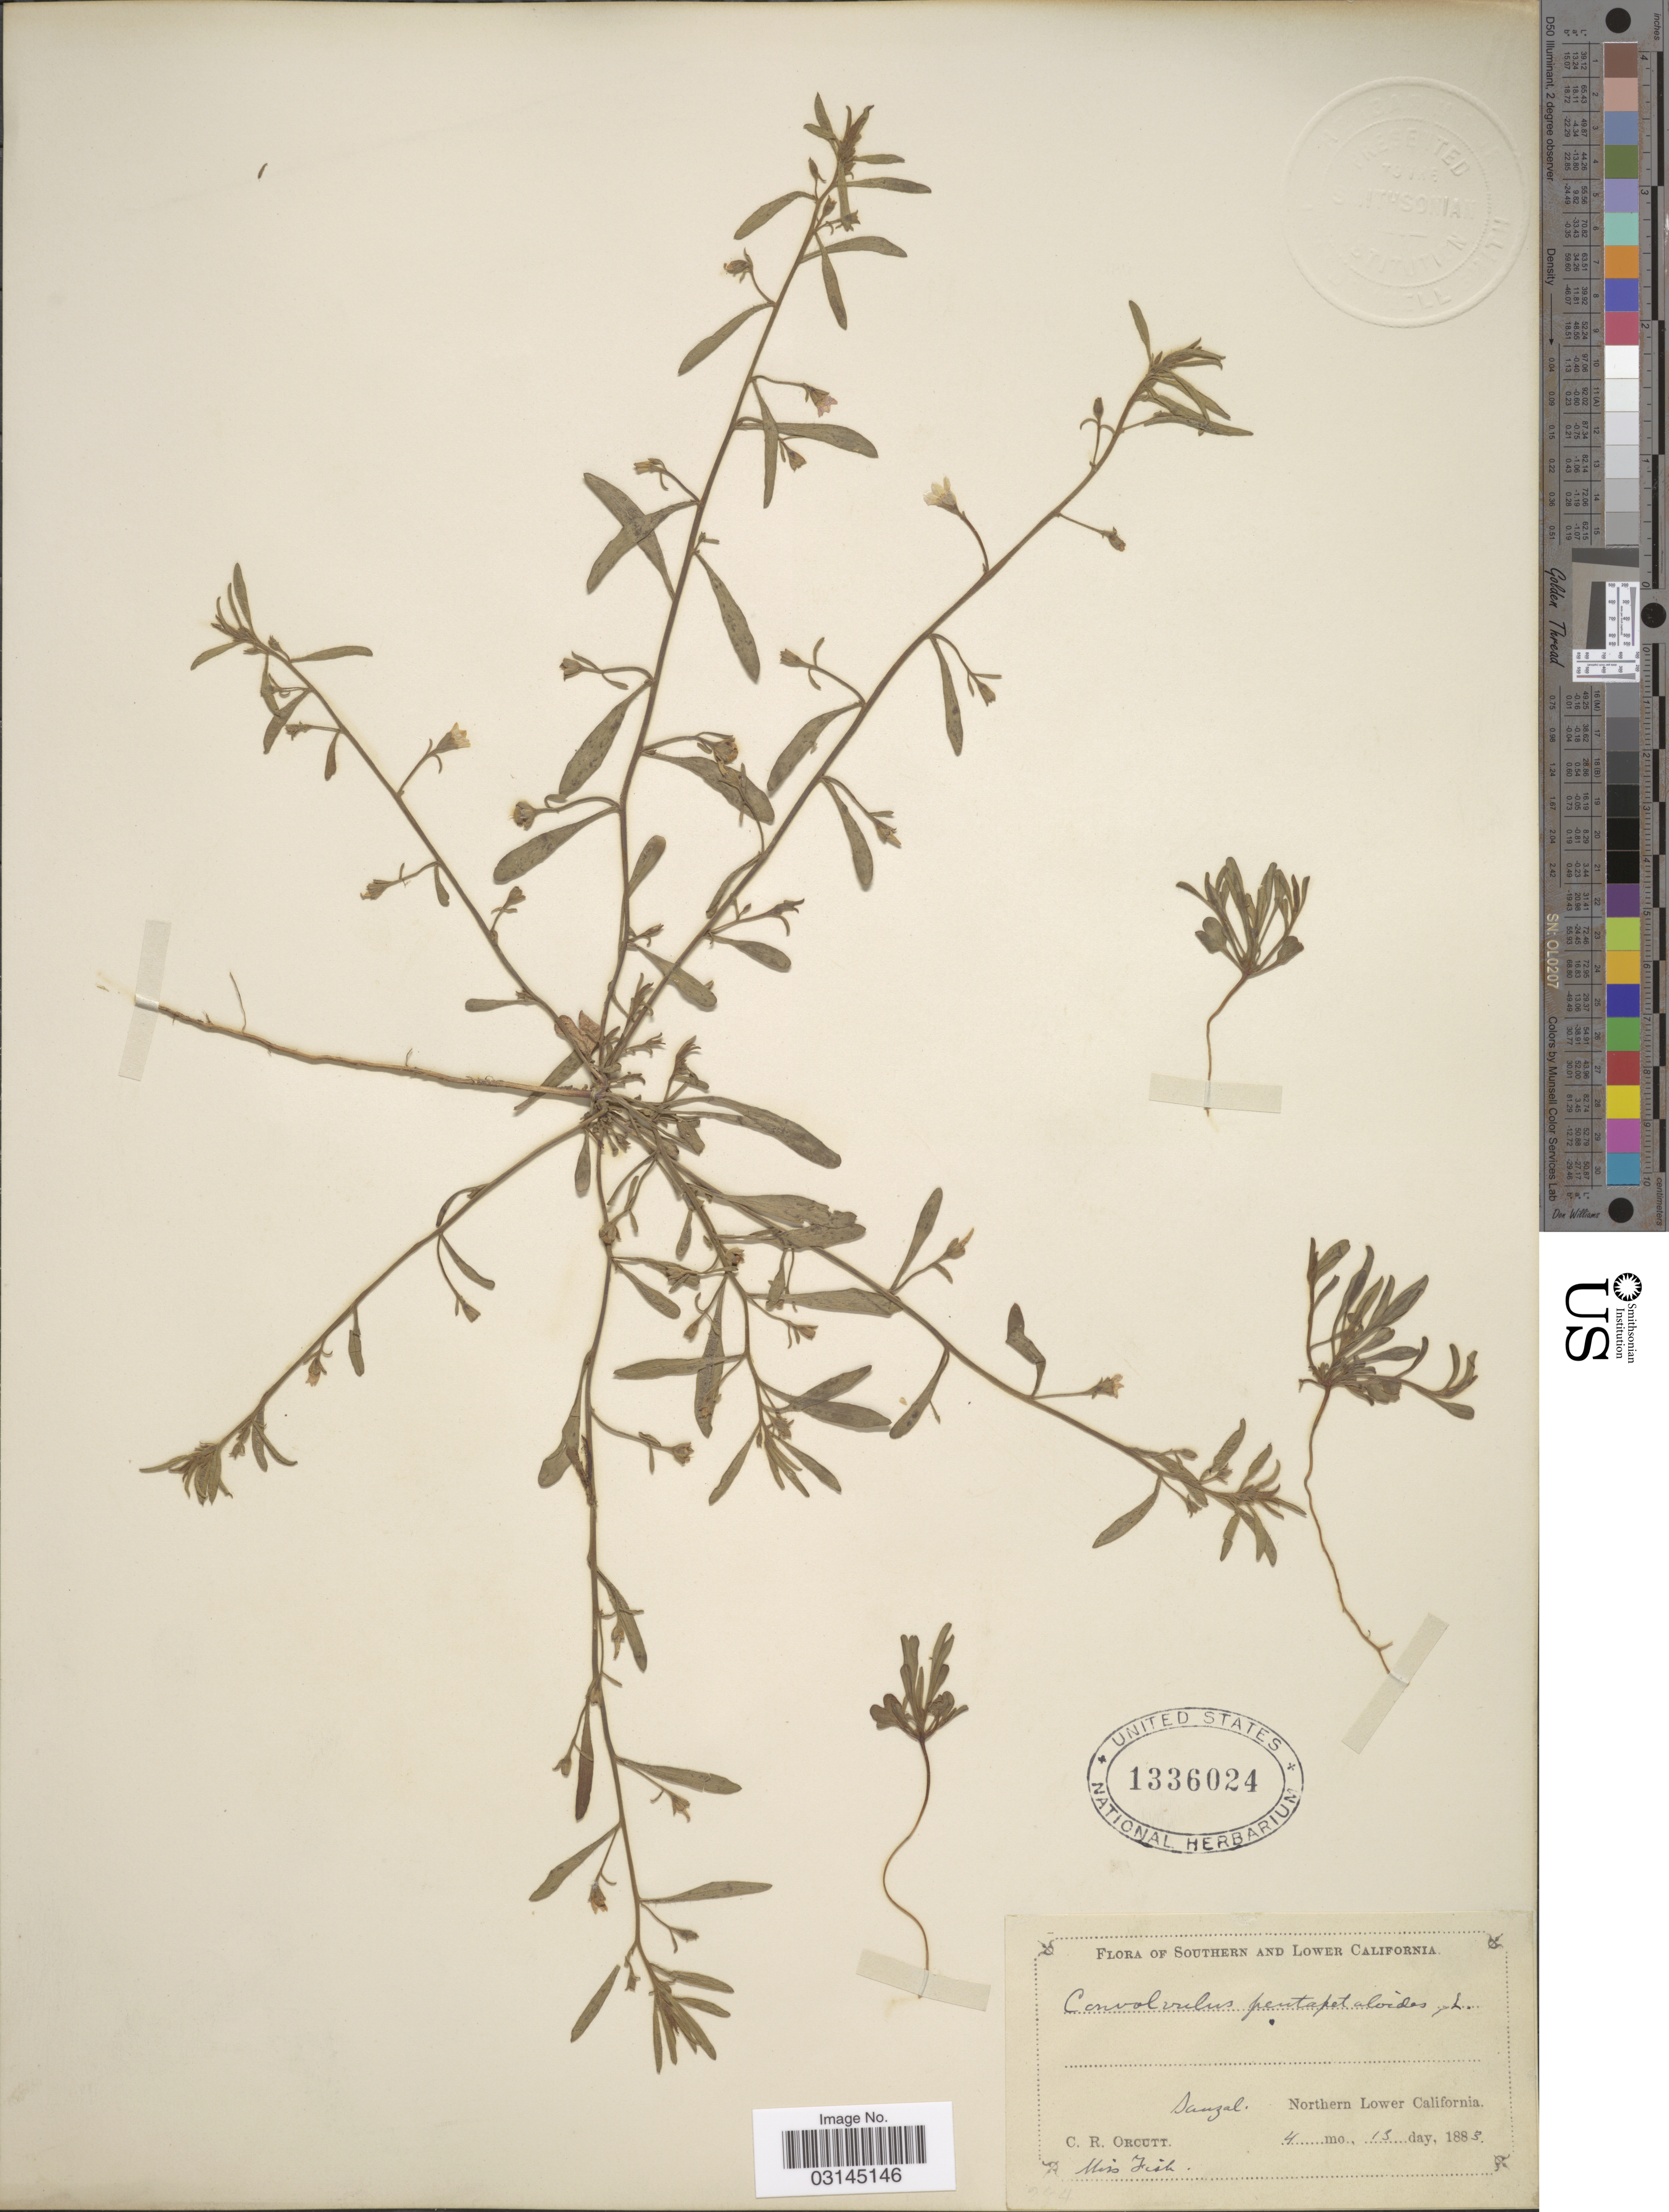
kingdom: Plantae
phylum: Tracheophyta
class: Magnoliopsida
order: Solanales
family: Convolvulaceae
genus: Convolvulus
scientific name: Convolvulus simulans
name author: L.M. Perry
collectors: C. R. Orcutt & Fish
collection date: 1883-04-15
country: Mexico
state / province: Baja California Norte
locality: Northern Lower California. Sauzal.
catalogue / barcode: US 1336024